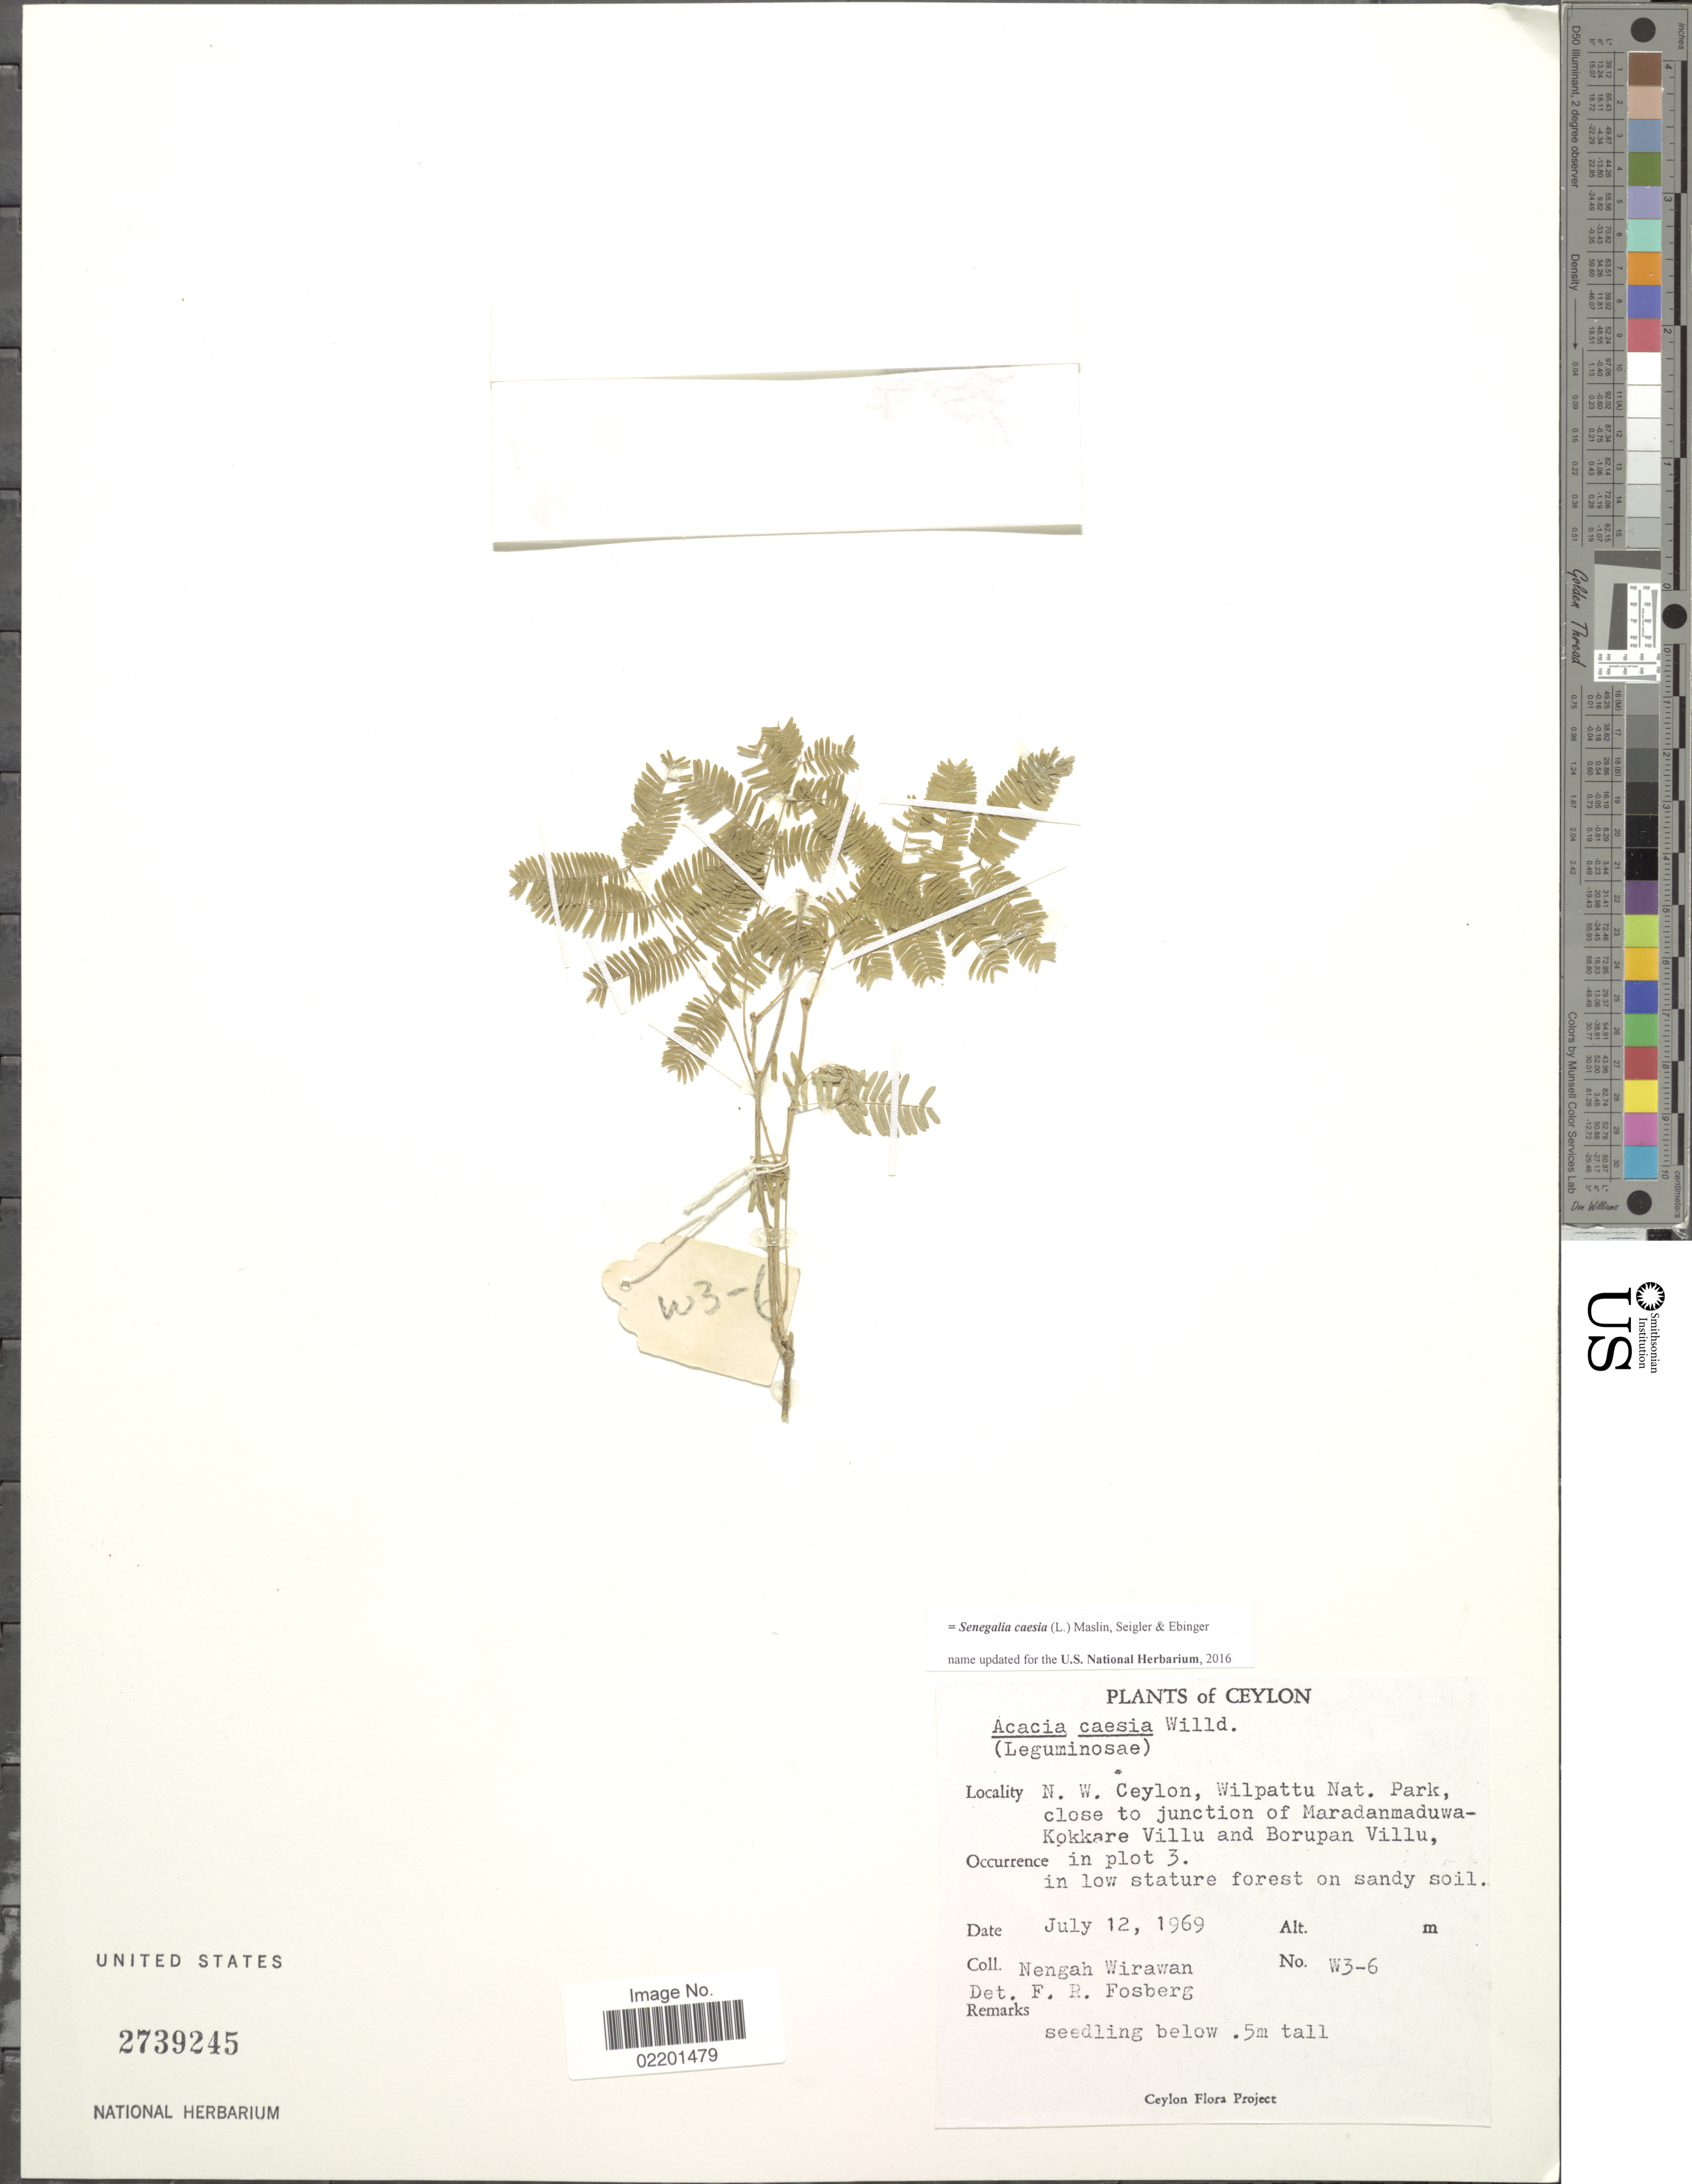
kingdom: Plantae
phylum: Tracheophyta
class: Magnoliopsida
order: Fabales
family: Fabaceae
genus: Senegalia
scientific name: Senegalia caesia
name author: (L.) Maslin et al.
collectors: N. Wirawan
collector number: W3-6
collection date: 1969-07-12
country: Sri Lanka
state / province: North Western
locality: N.W. Ceylon, Wilpattu Nat. Park, close to junction of Maradanmaduwa-Kokkare Villu and Borupan Villu in plot 3.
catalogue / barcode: US 2739245